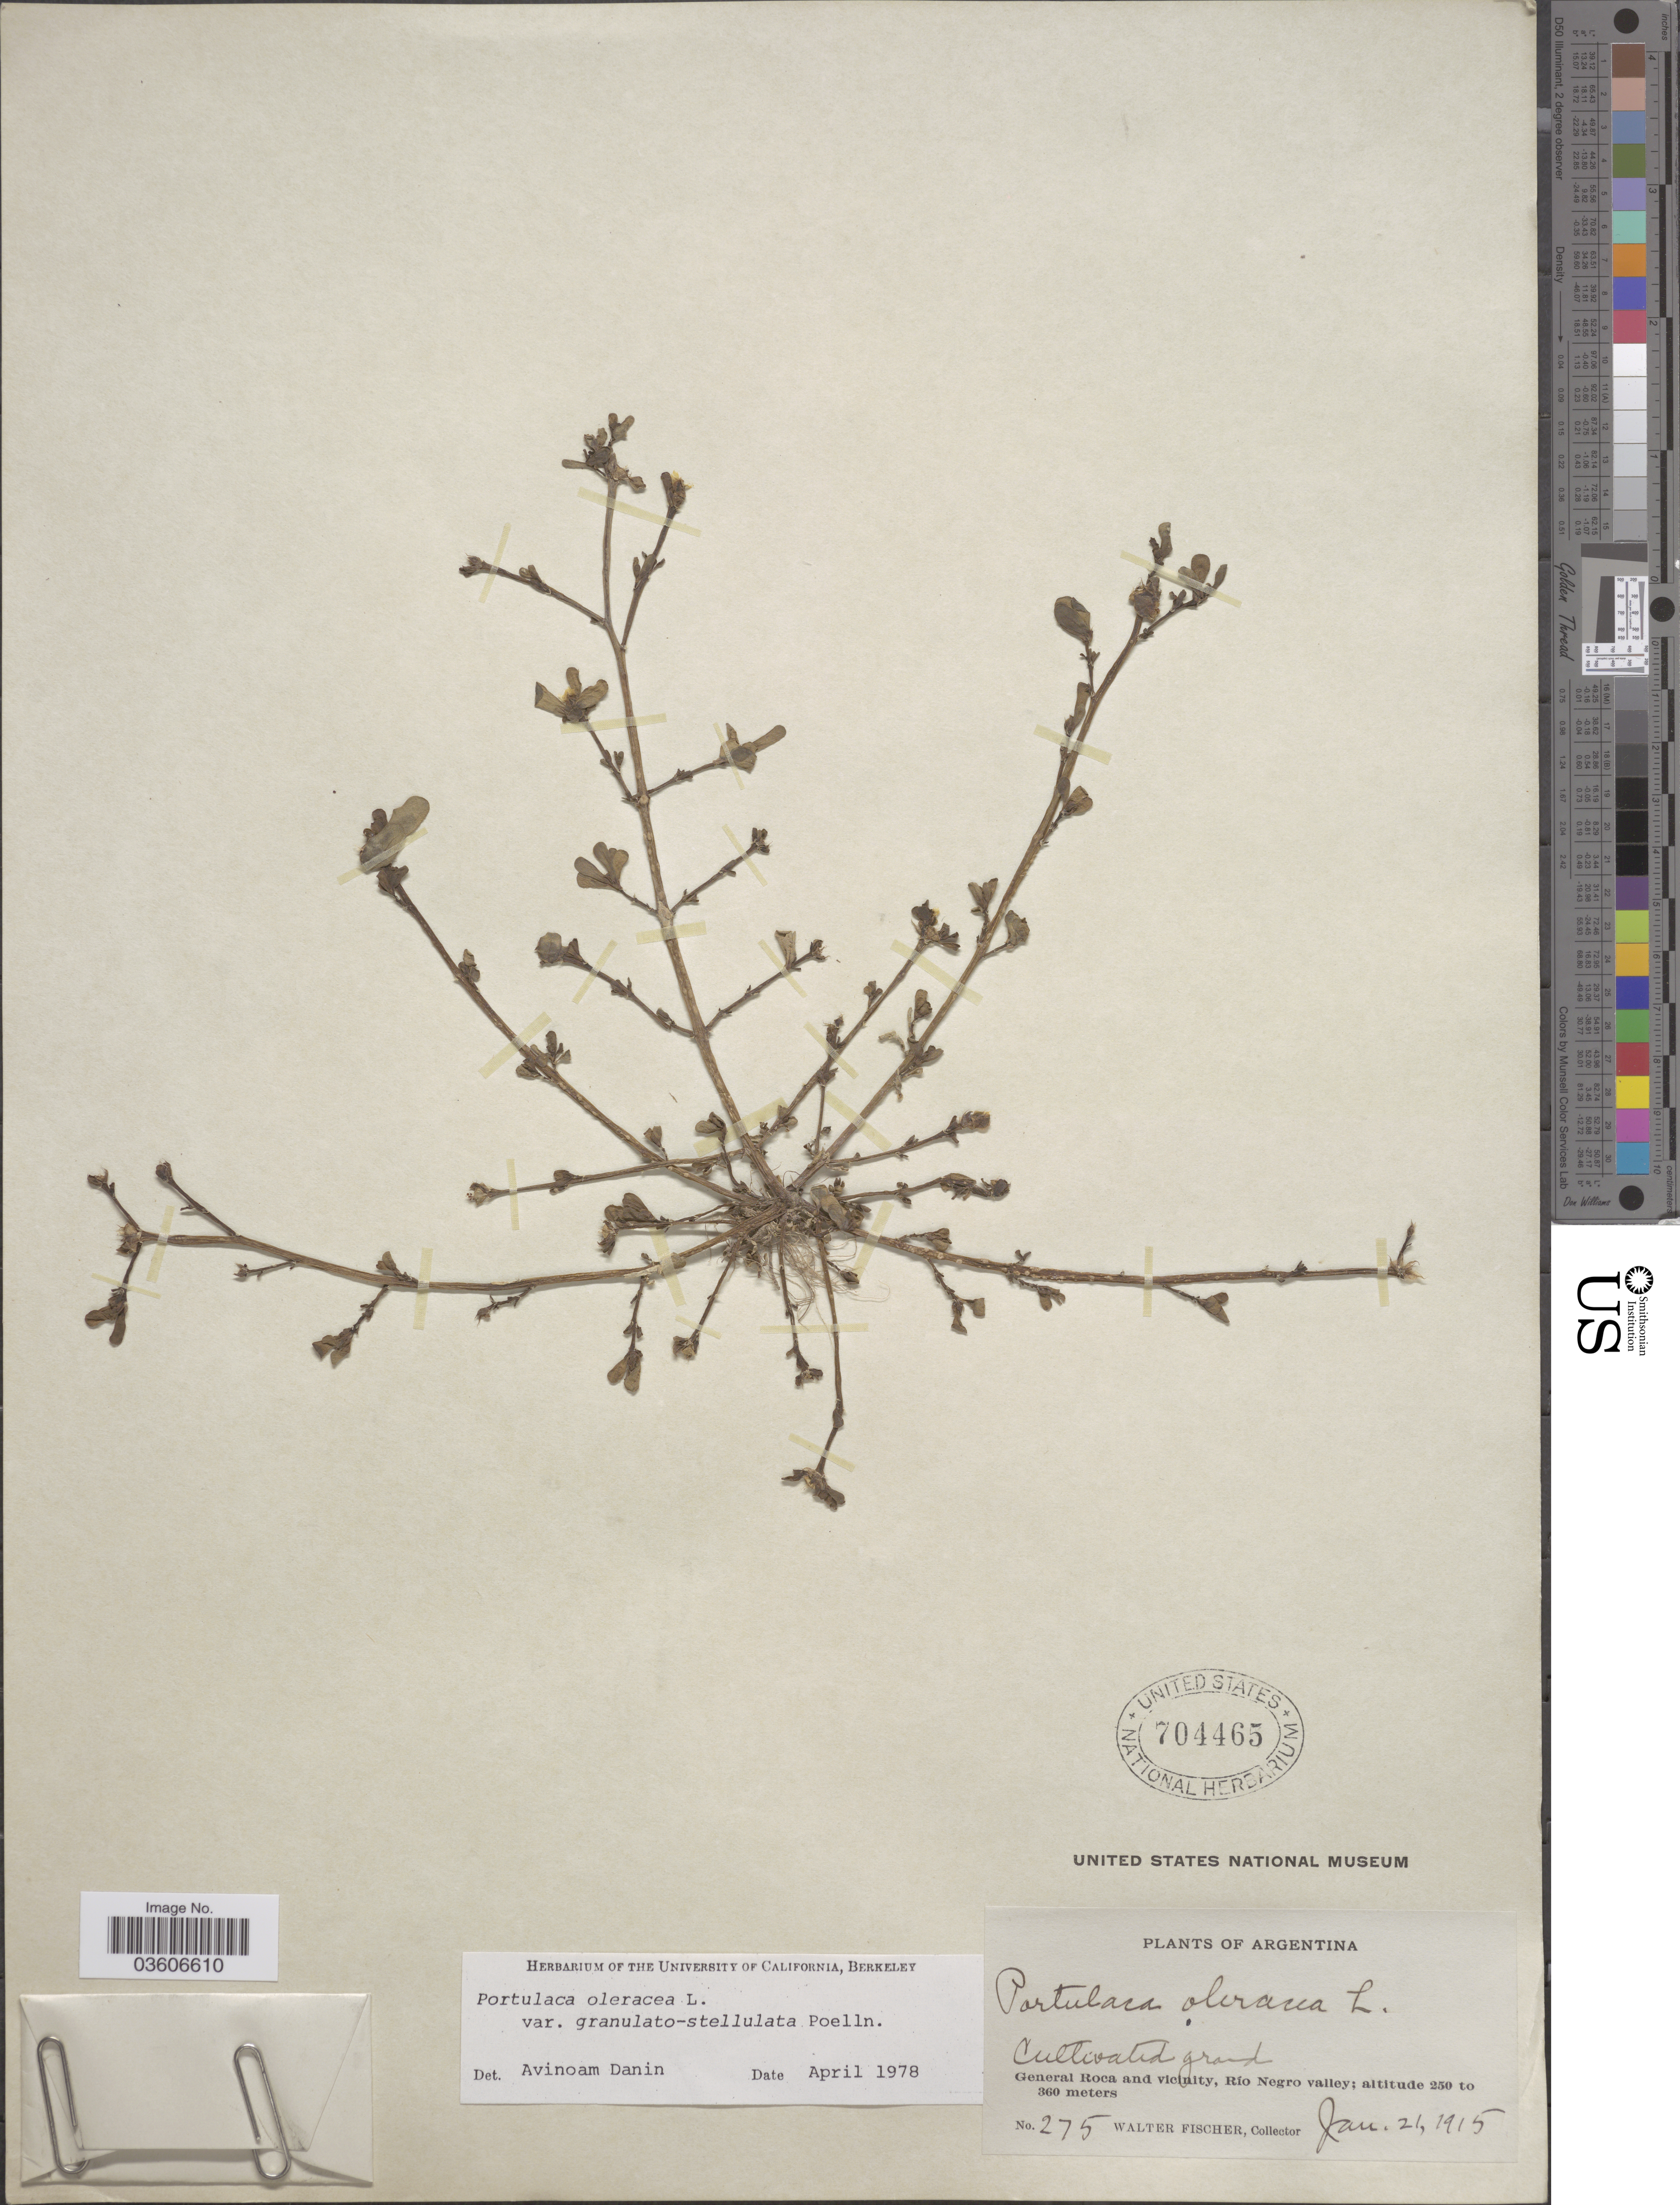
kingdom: Plantae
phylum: Tracheophyta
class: Magnoliopsida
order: Caryophyllales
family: Portulacaceae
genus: Portulaca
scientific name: Portulaca oleracea var. granulatostellulata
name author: Poelln.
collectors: W. Fischer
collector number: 275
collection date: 1915-01-21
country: Argentina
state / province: Rio Negro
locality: General Roca and vicinity, Río Negro valley.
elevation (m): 250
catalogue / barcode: US 704465